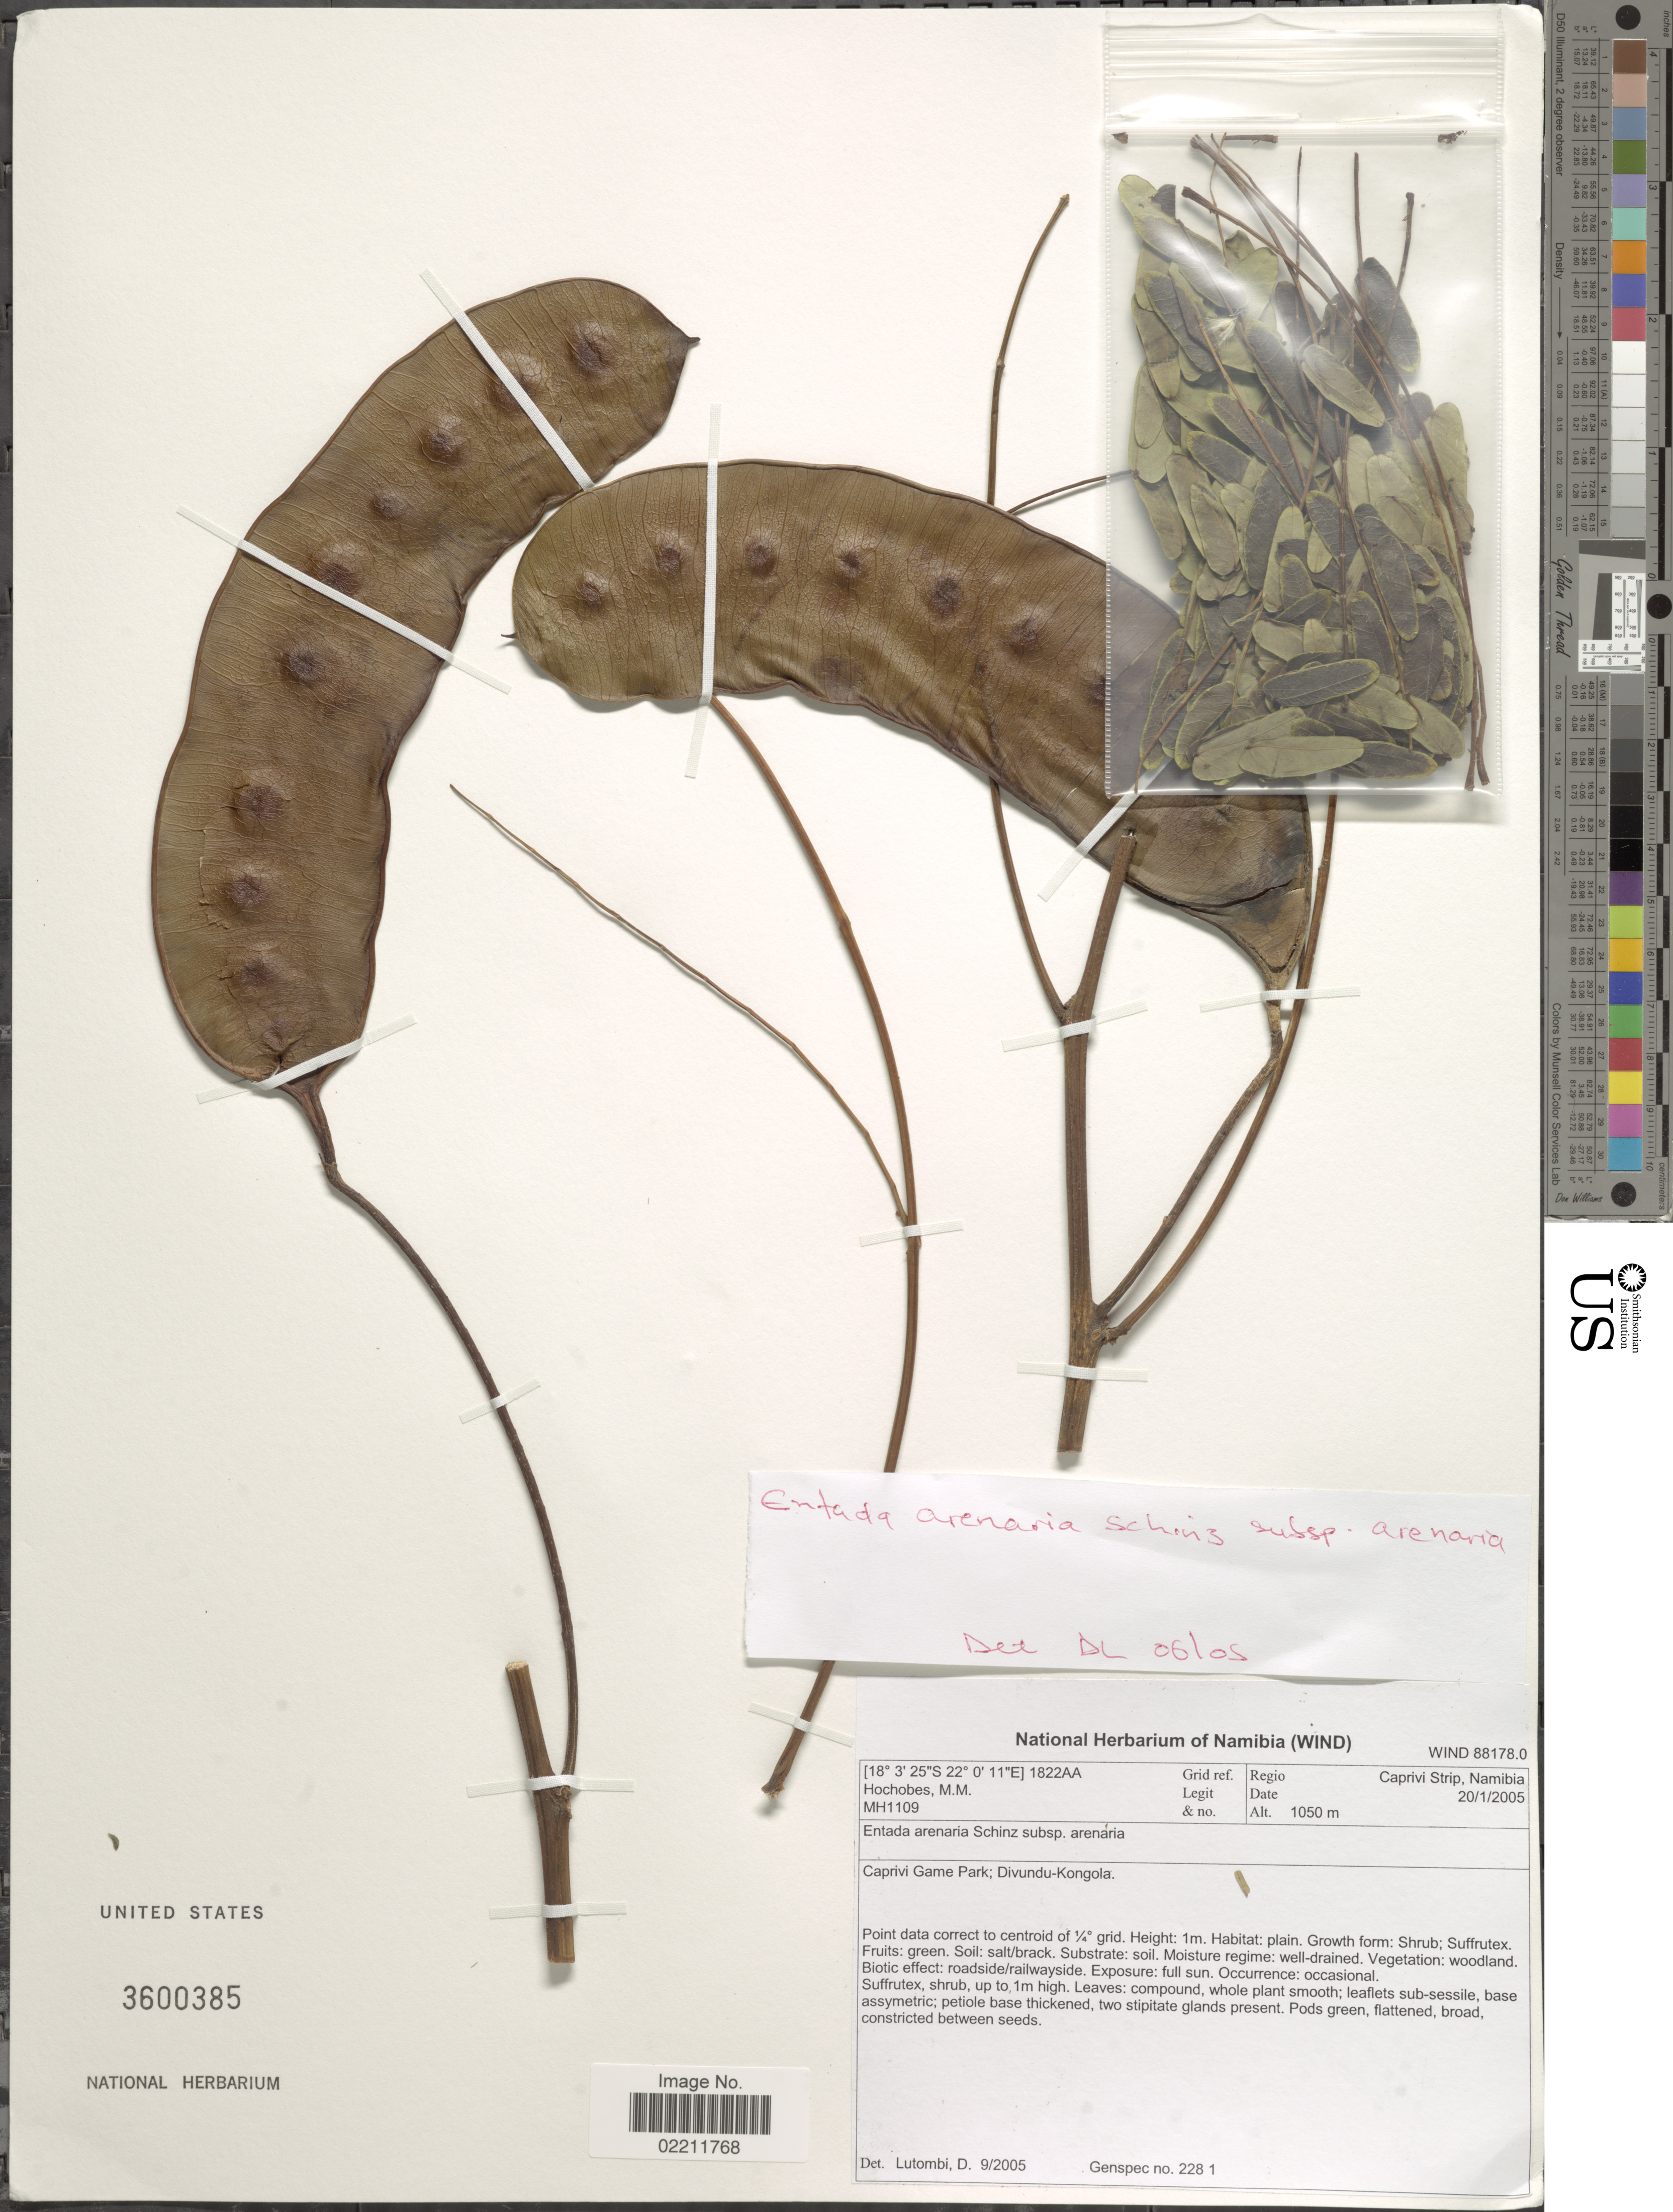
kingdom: Plantae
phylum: Tracheophyta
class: Magnoliopsida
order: Fabales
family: Fabaceae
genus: Entada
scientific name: Entada arenaria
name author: Schinz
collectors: M. Hochobes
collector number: MH1109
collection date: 2005-01-20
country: Namibia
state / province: Caprivi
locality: Regio Caprivi Strip, Namibia. Caprivi game park; Divundu-Kongola.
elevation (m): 1050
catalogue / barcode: US 3600385